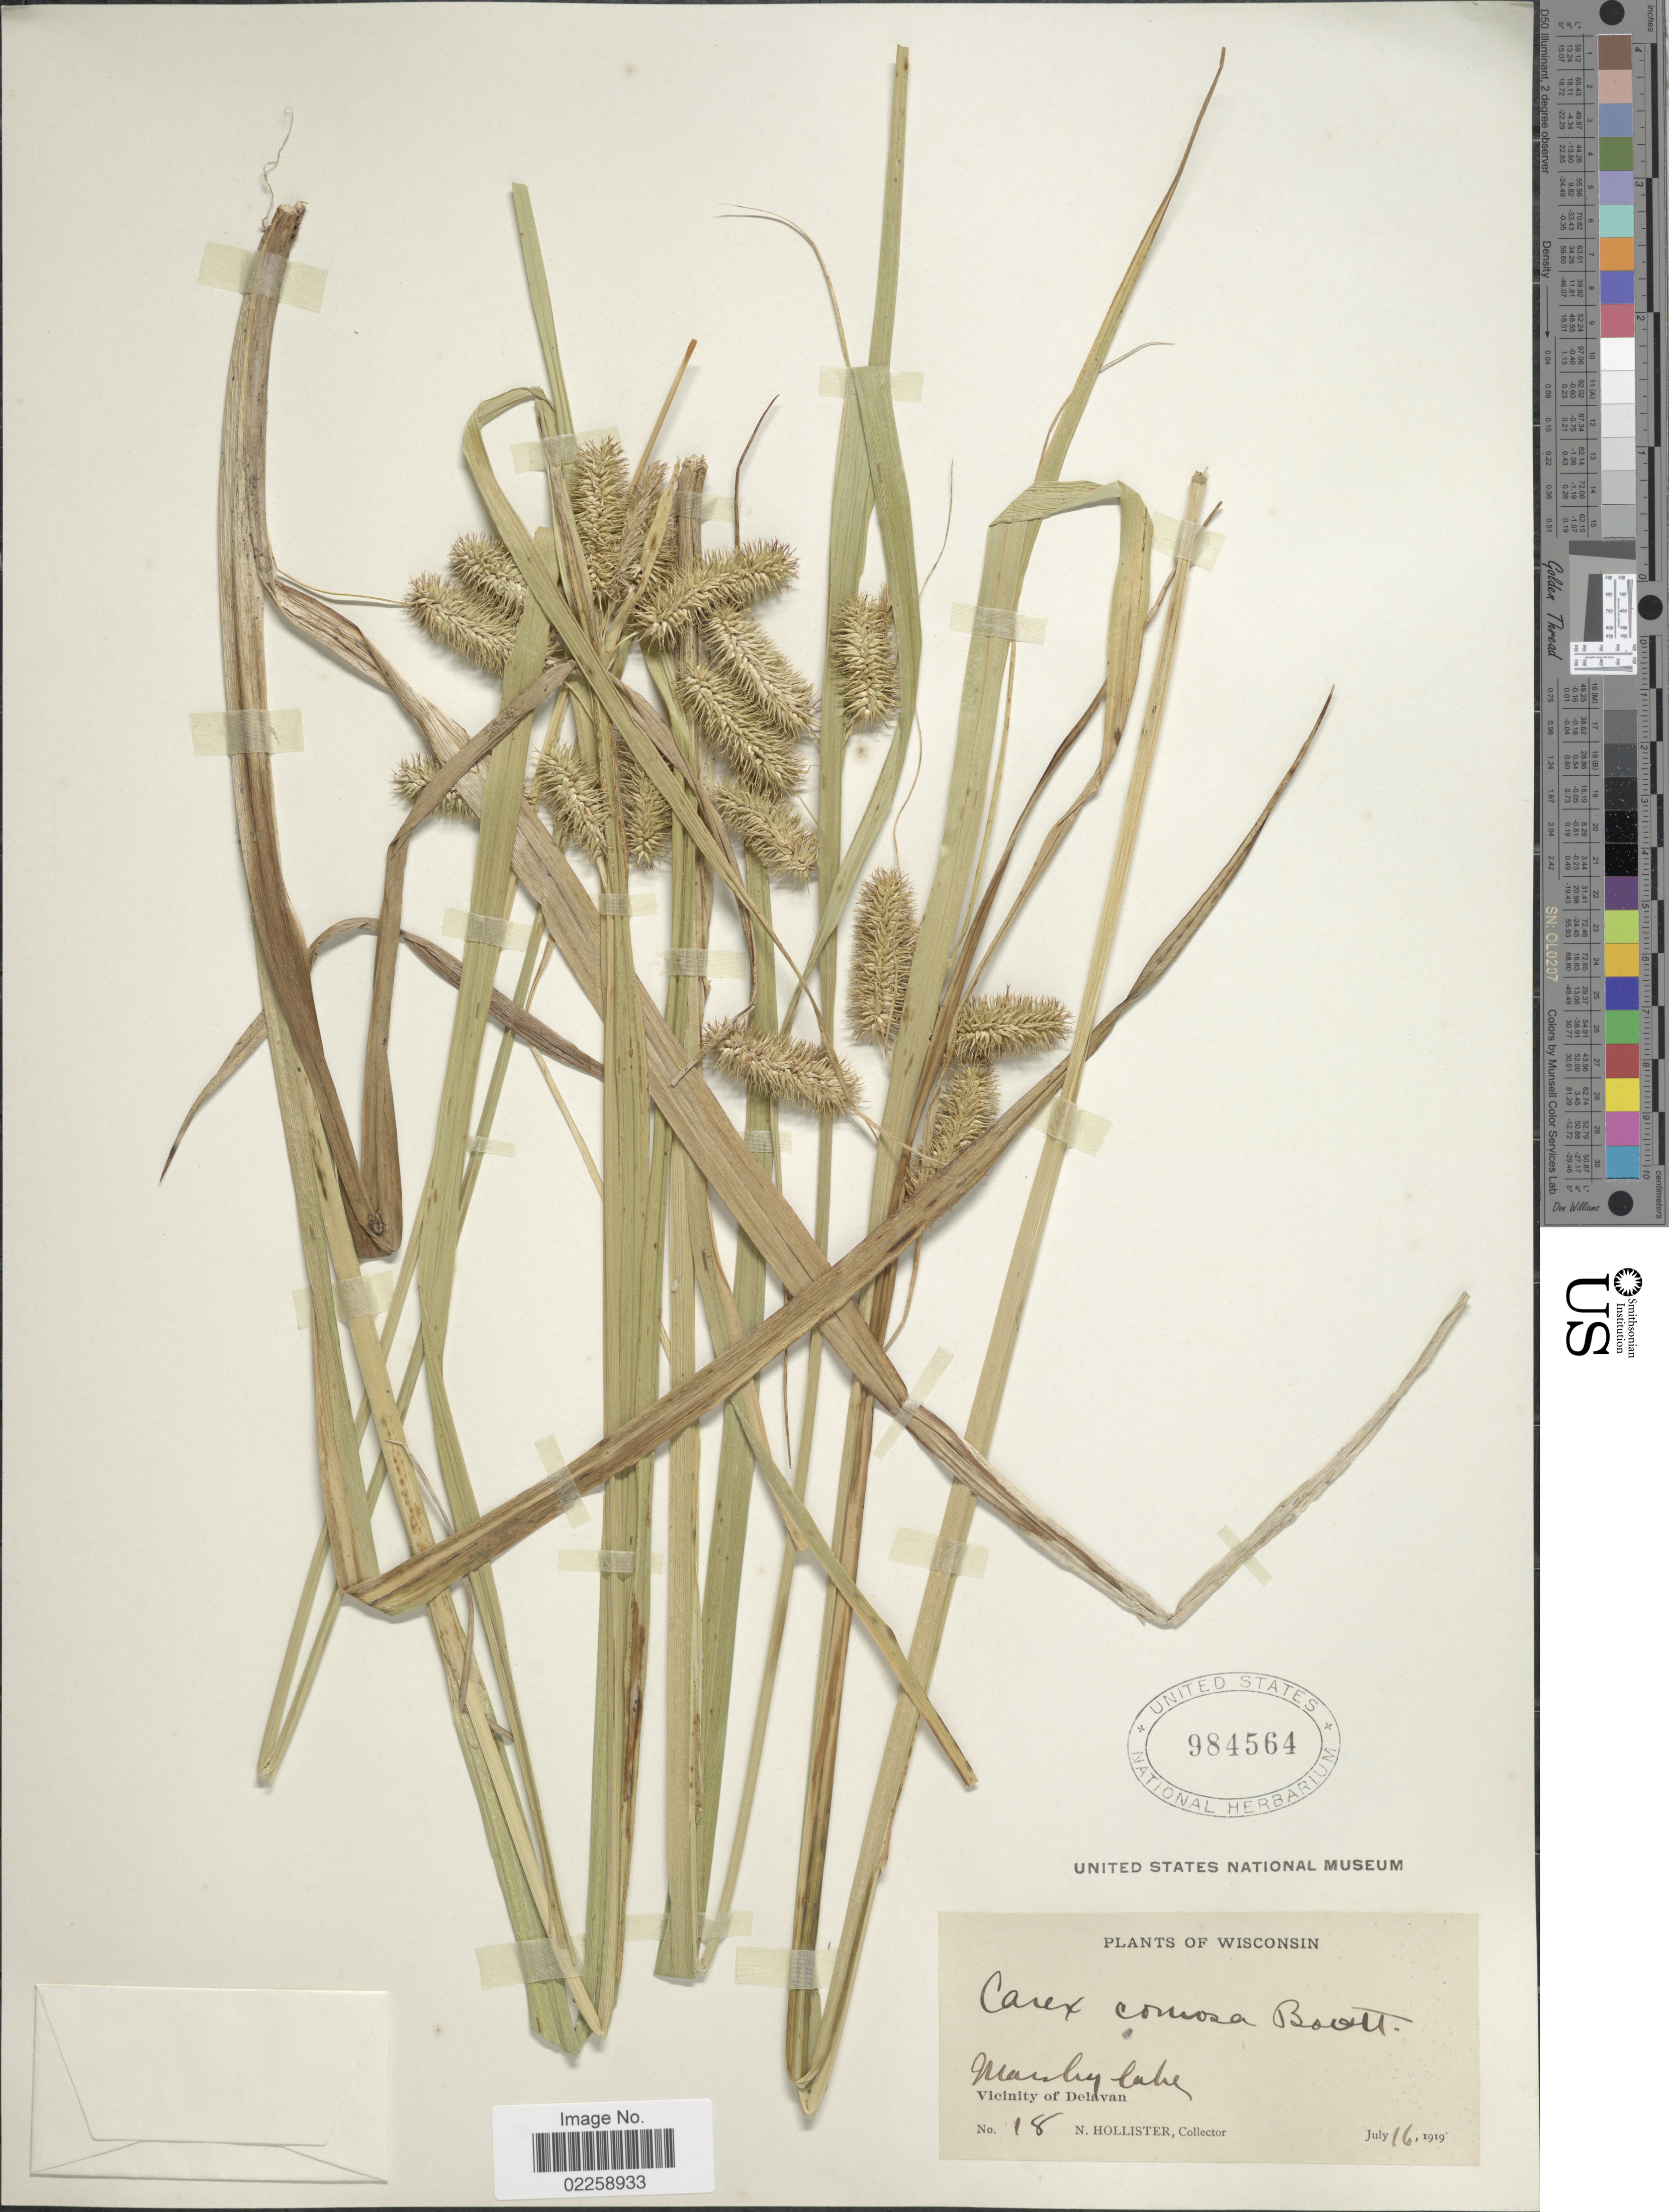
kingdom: Plantae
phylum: Tracheophyta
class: Liliopsida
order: Poales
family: Cyperaceae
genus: Carex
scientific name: Carex comosa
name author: Boott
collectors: N. Hollister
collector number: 18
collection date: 1919-07-16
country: United States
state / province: Wisconsin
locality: Vicinity of Delavan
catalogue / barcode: US 984564